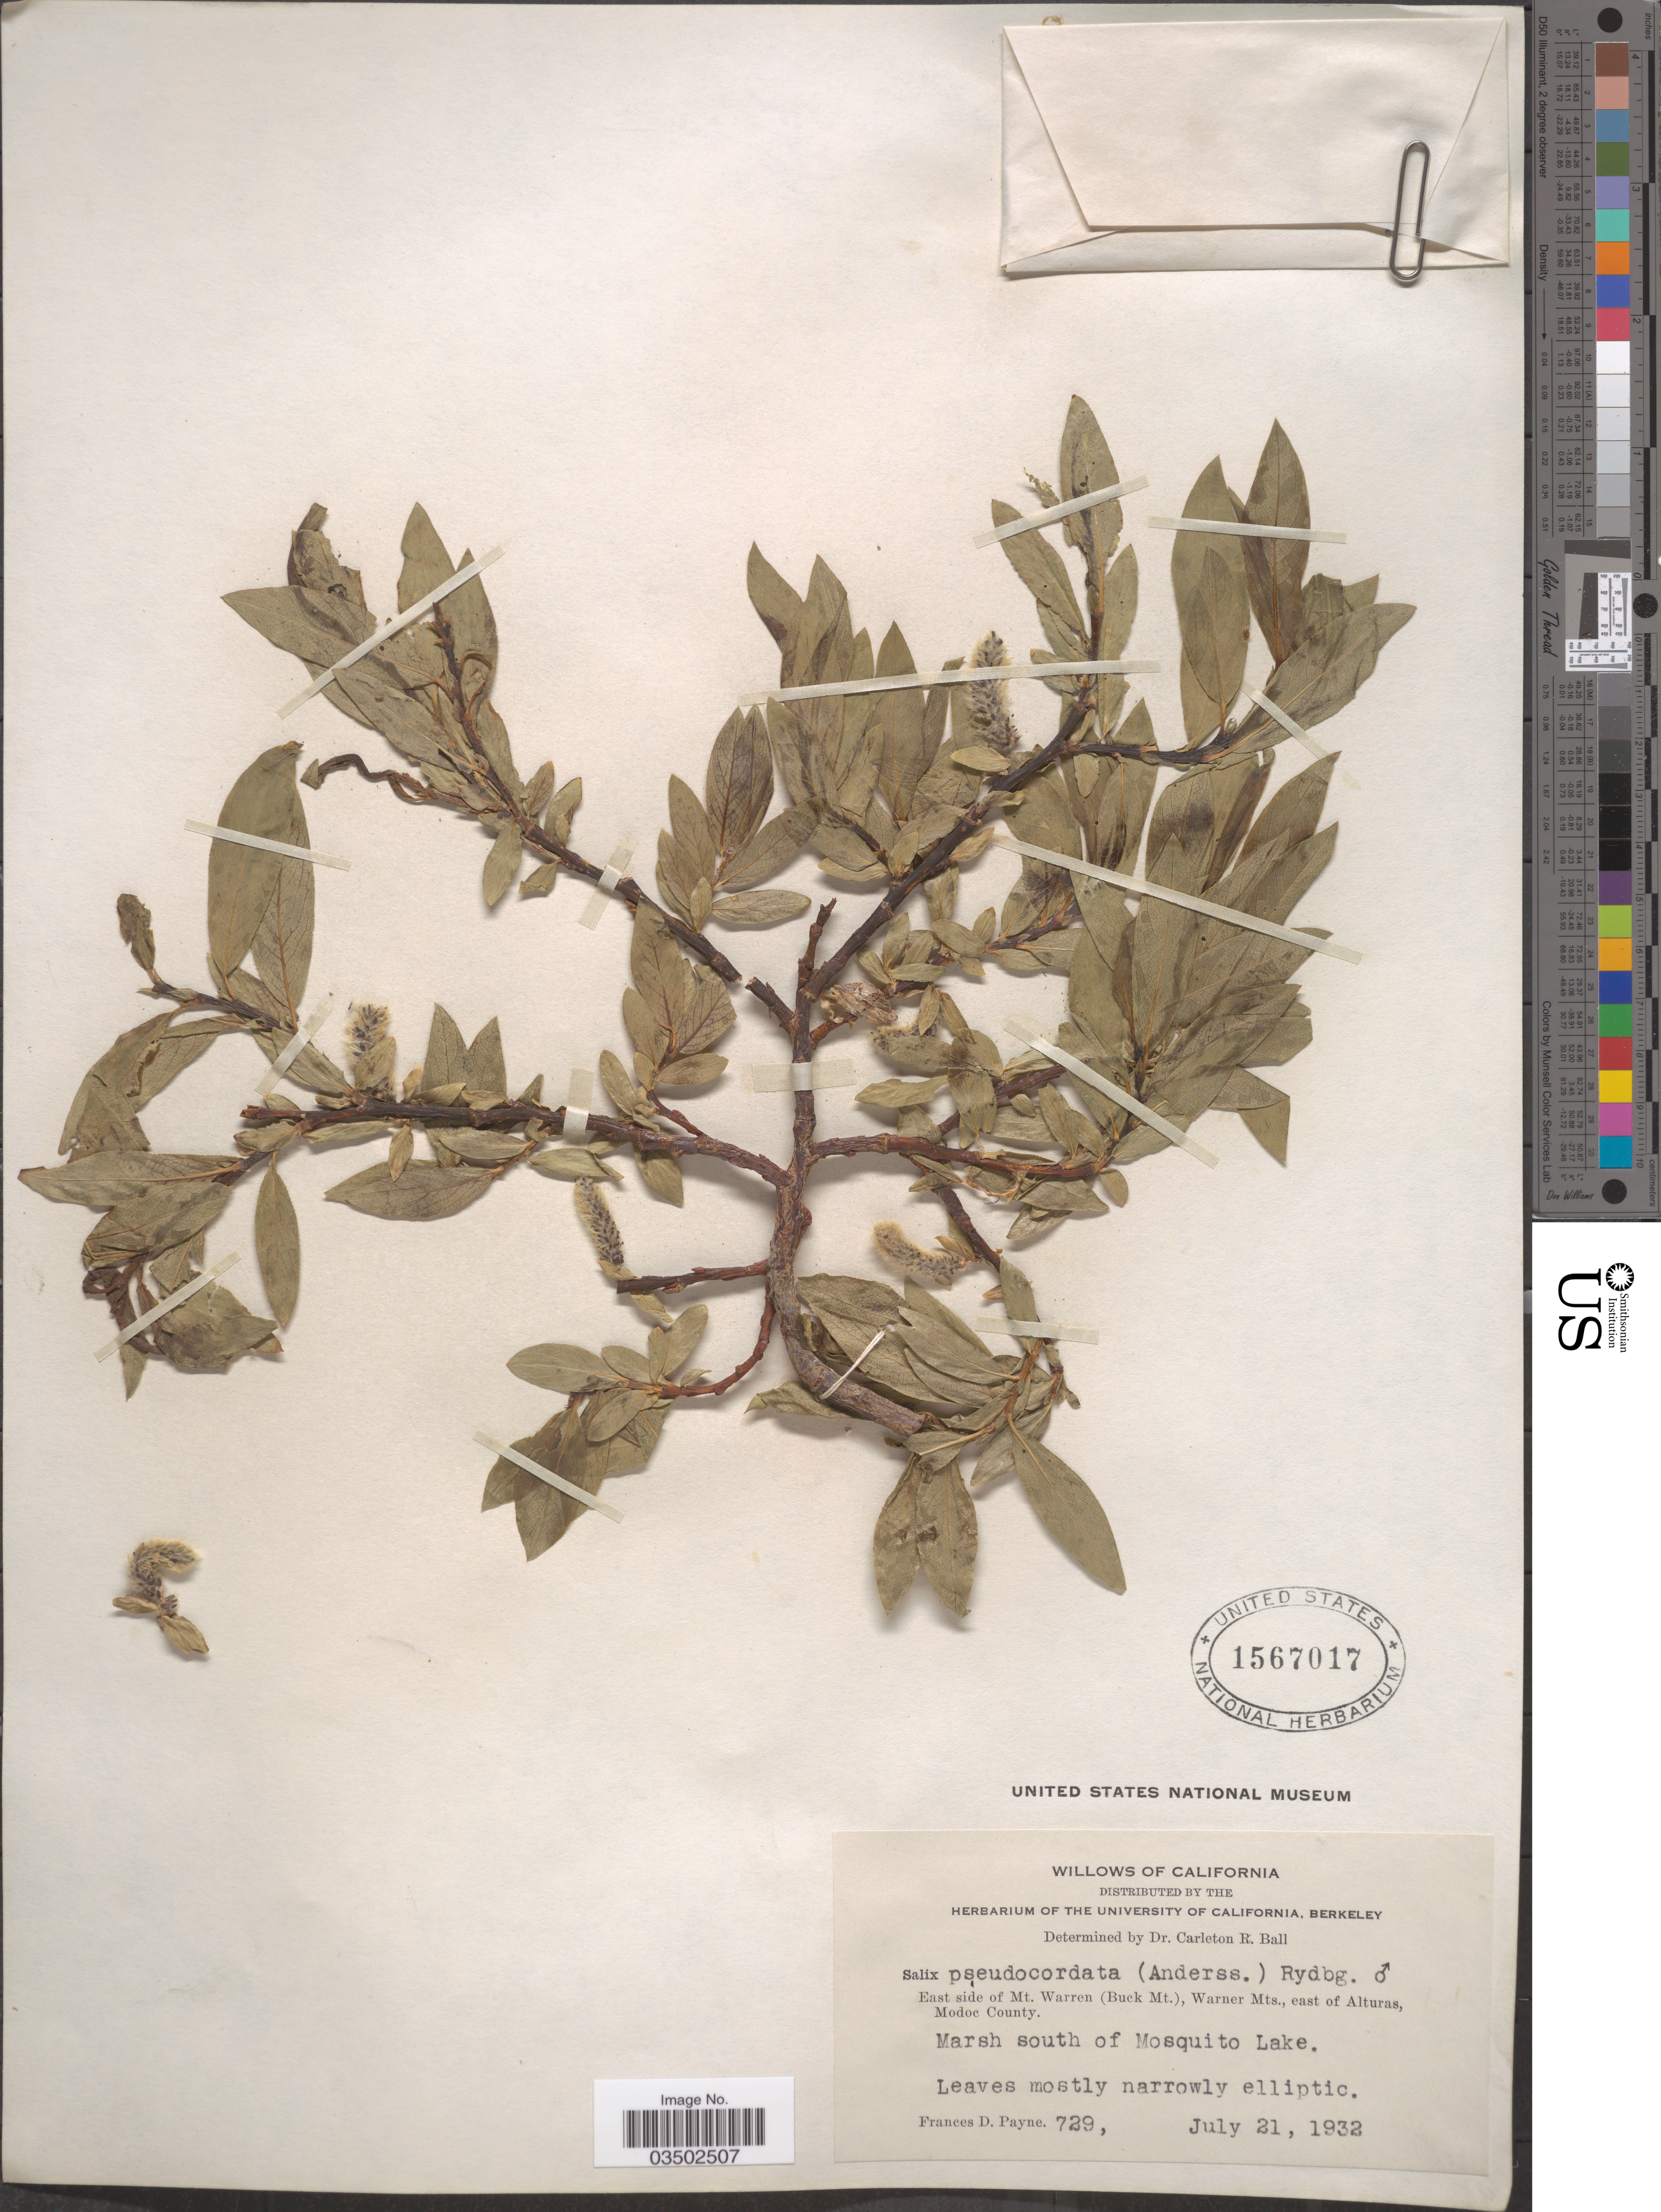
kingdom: Plantae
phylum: Tracheophyta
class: Magnoliopsida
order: Malpighiales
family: Salicaceae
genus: Salix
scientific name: Salix pseudocordata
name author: (Andersson) Andersson ex Rydb.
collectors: F. Payne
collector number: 729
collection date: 1932-07-21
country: United States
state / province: California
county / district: Modoc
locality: East side of Mt. Warren (Buck Mt.), Warner Mts., east of Alturas, Modoc County. Marsh south of Mosquito Lake.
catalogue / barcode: US 1567017